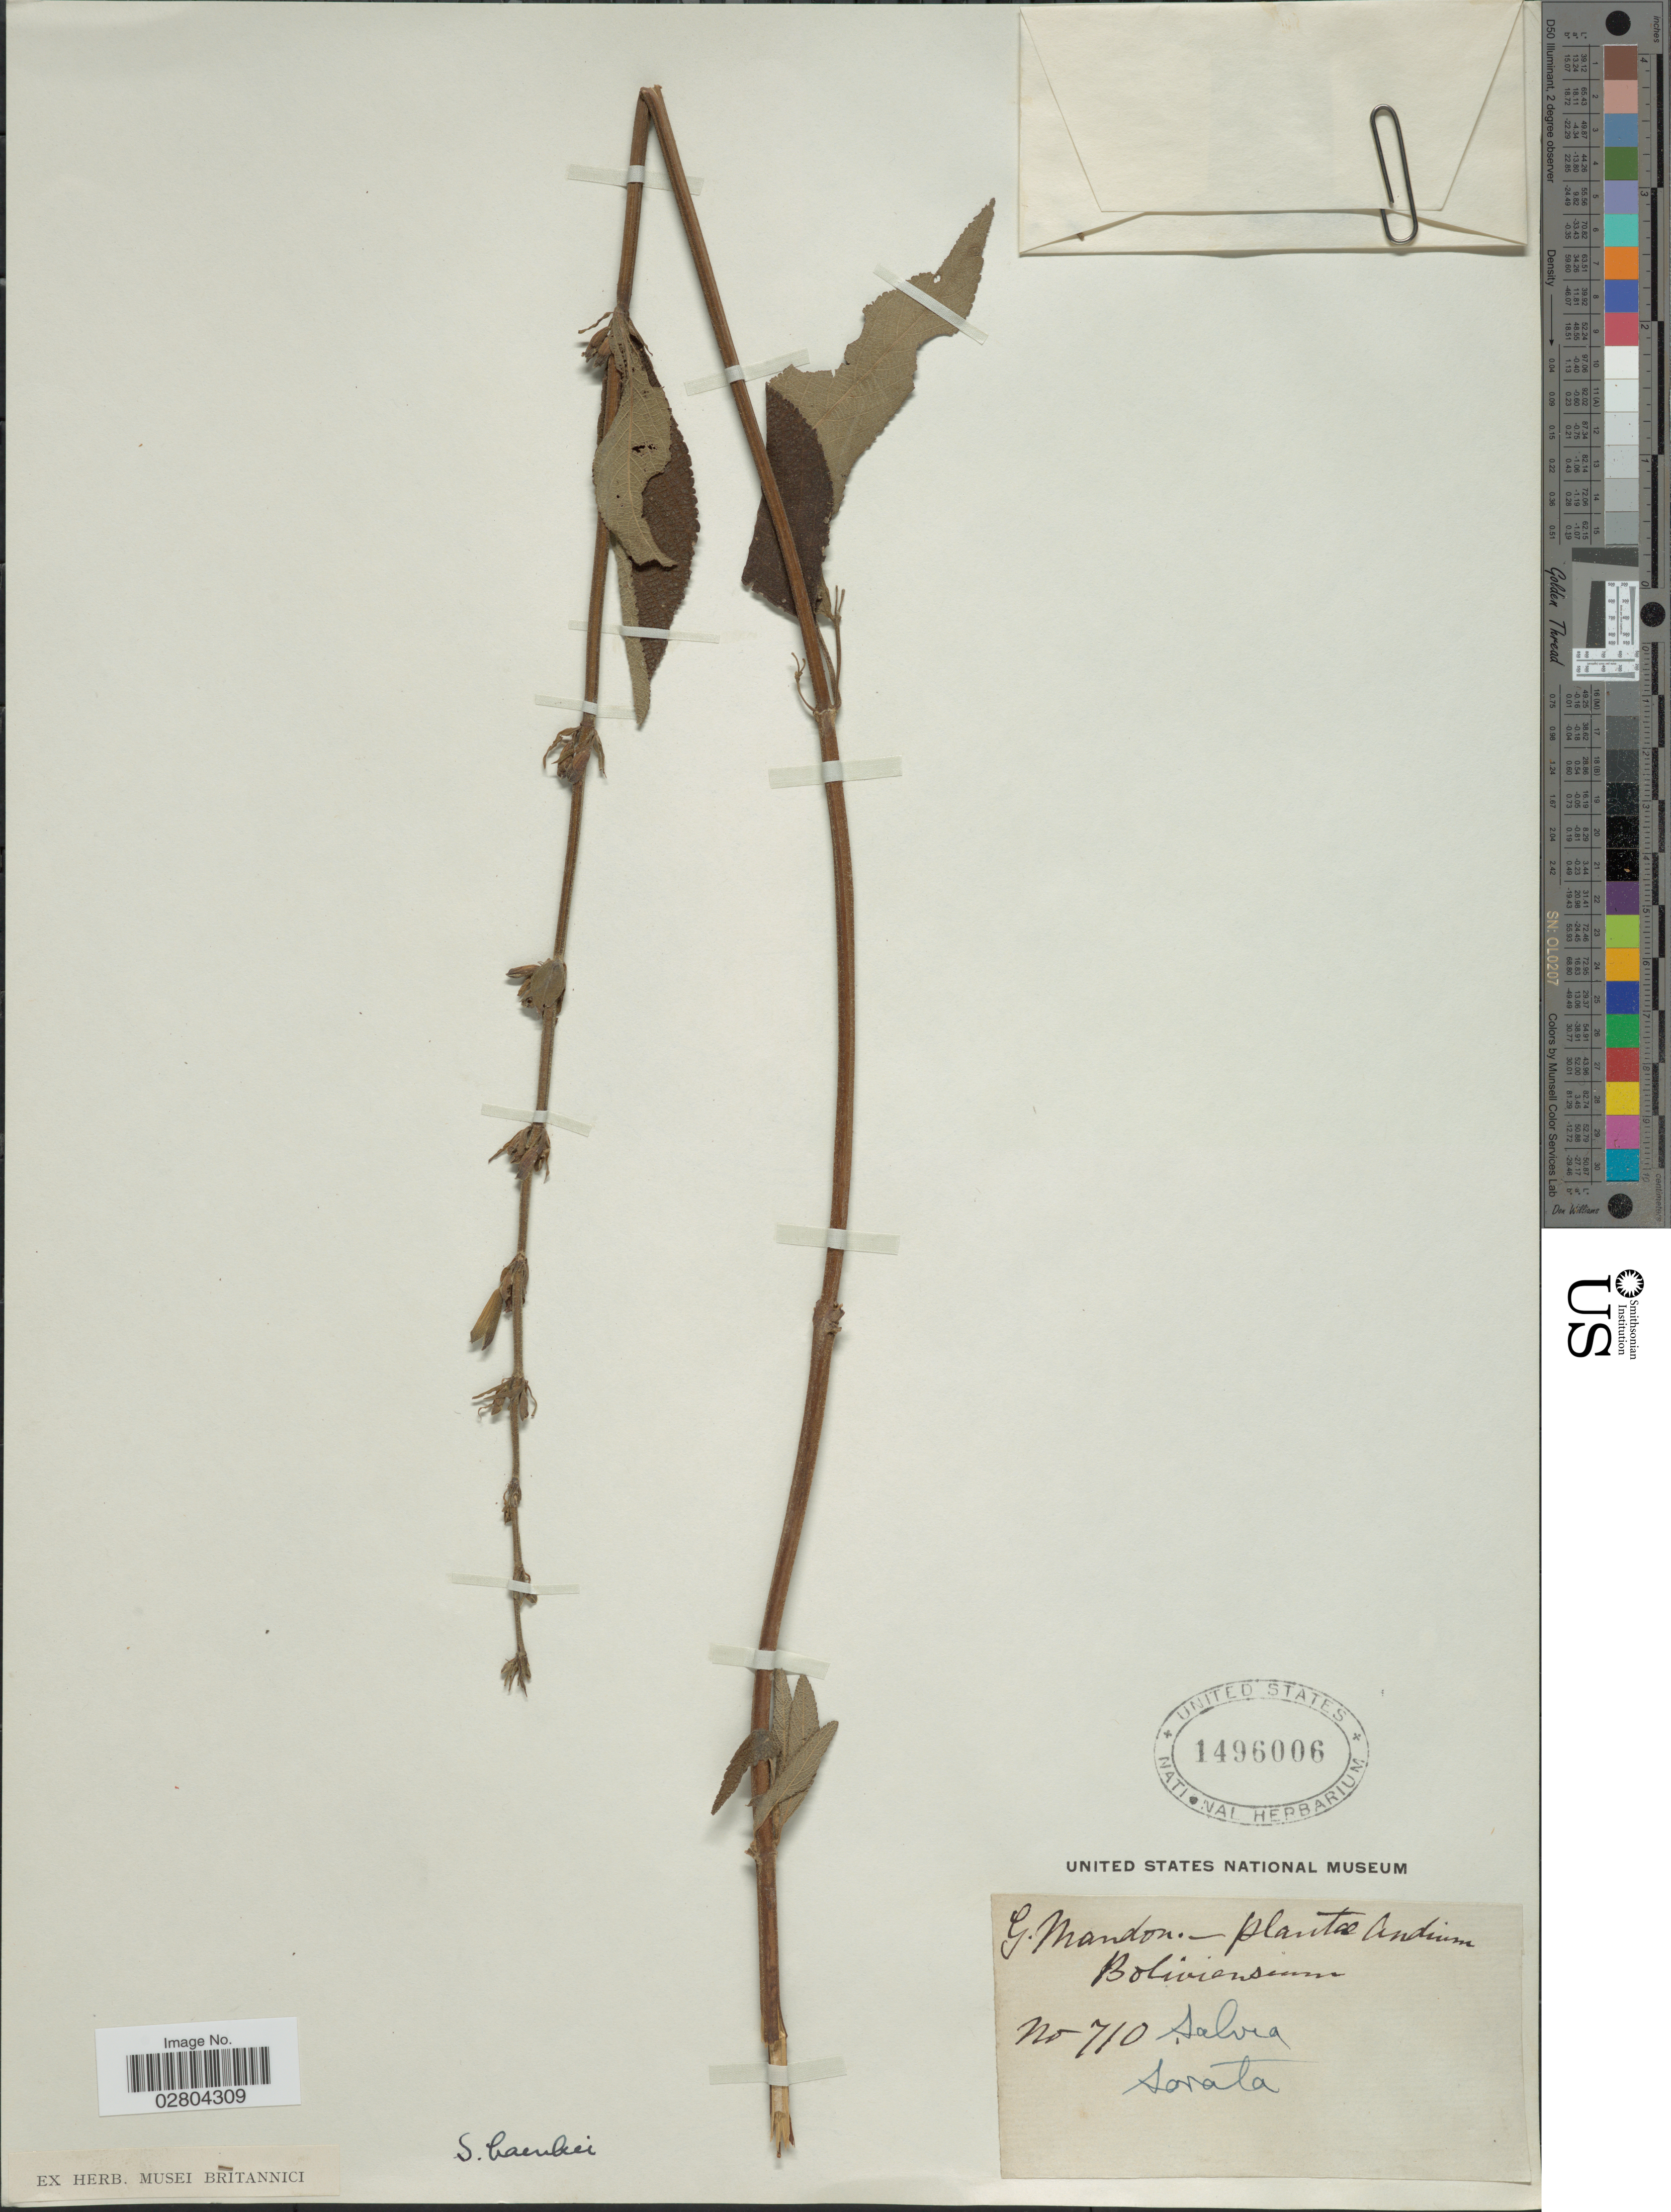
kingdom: Plantae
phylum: Tracheophyta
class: Magnoliopsida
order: Lamiales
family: Lamiaceae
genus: Salvia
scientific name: Salvia haenkei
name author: Benth.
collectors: G. Mandon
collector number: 710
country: Bolivia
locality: Sorata.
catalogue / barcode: US 1496006